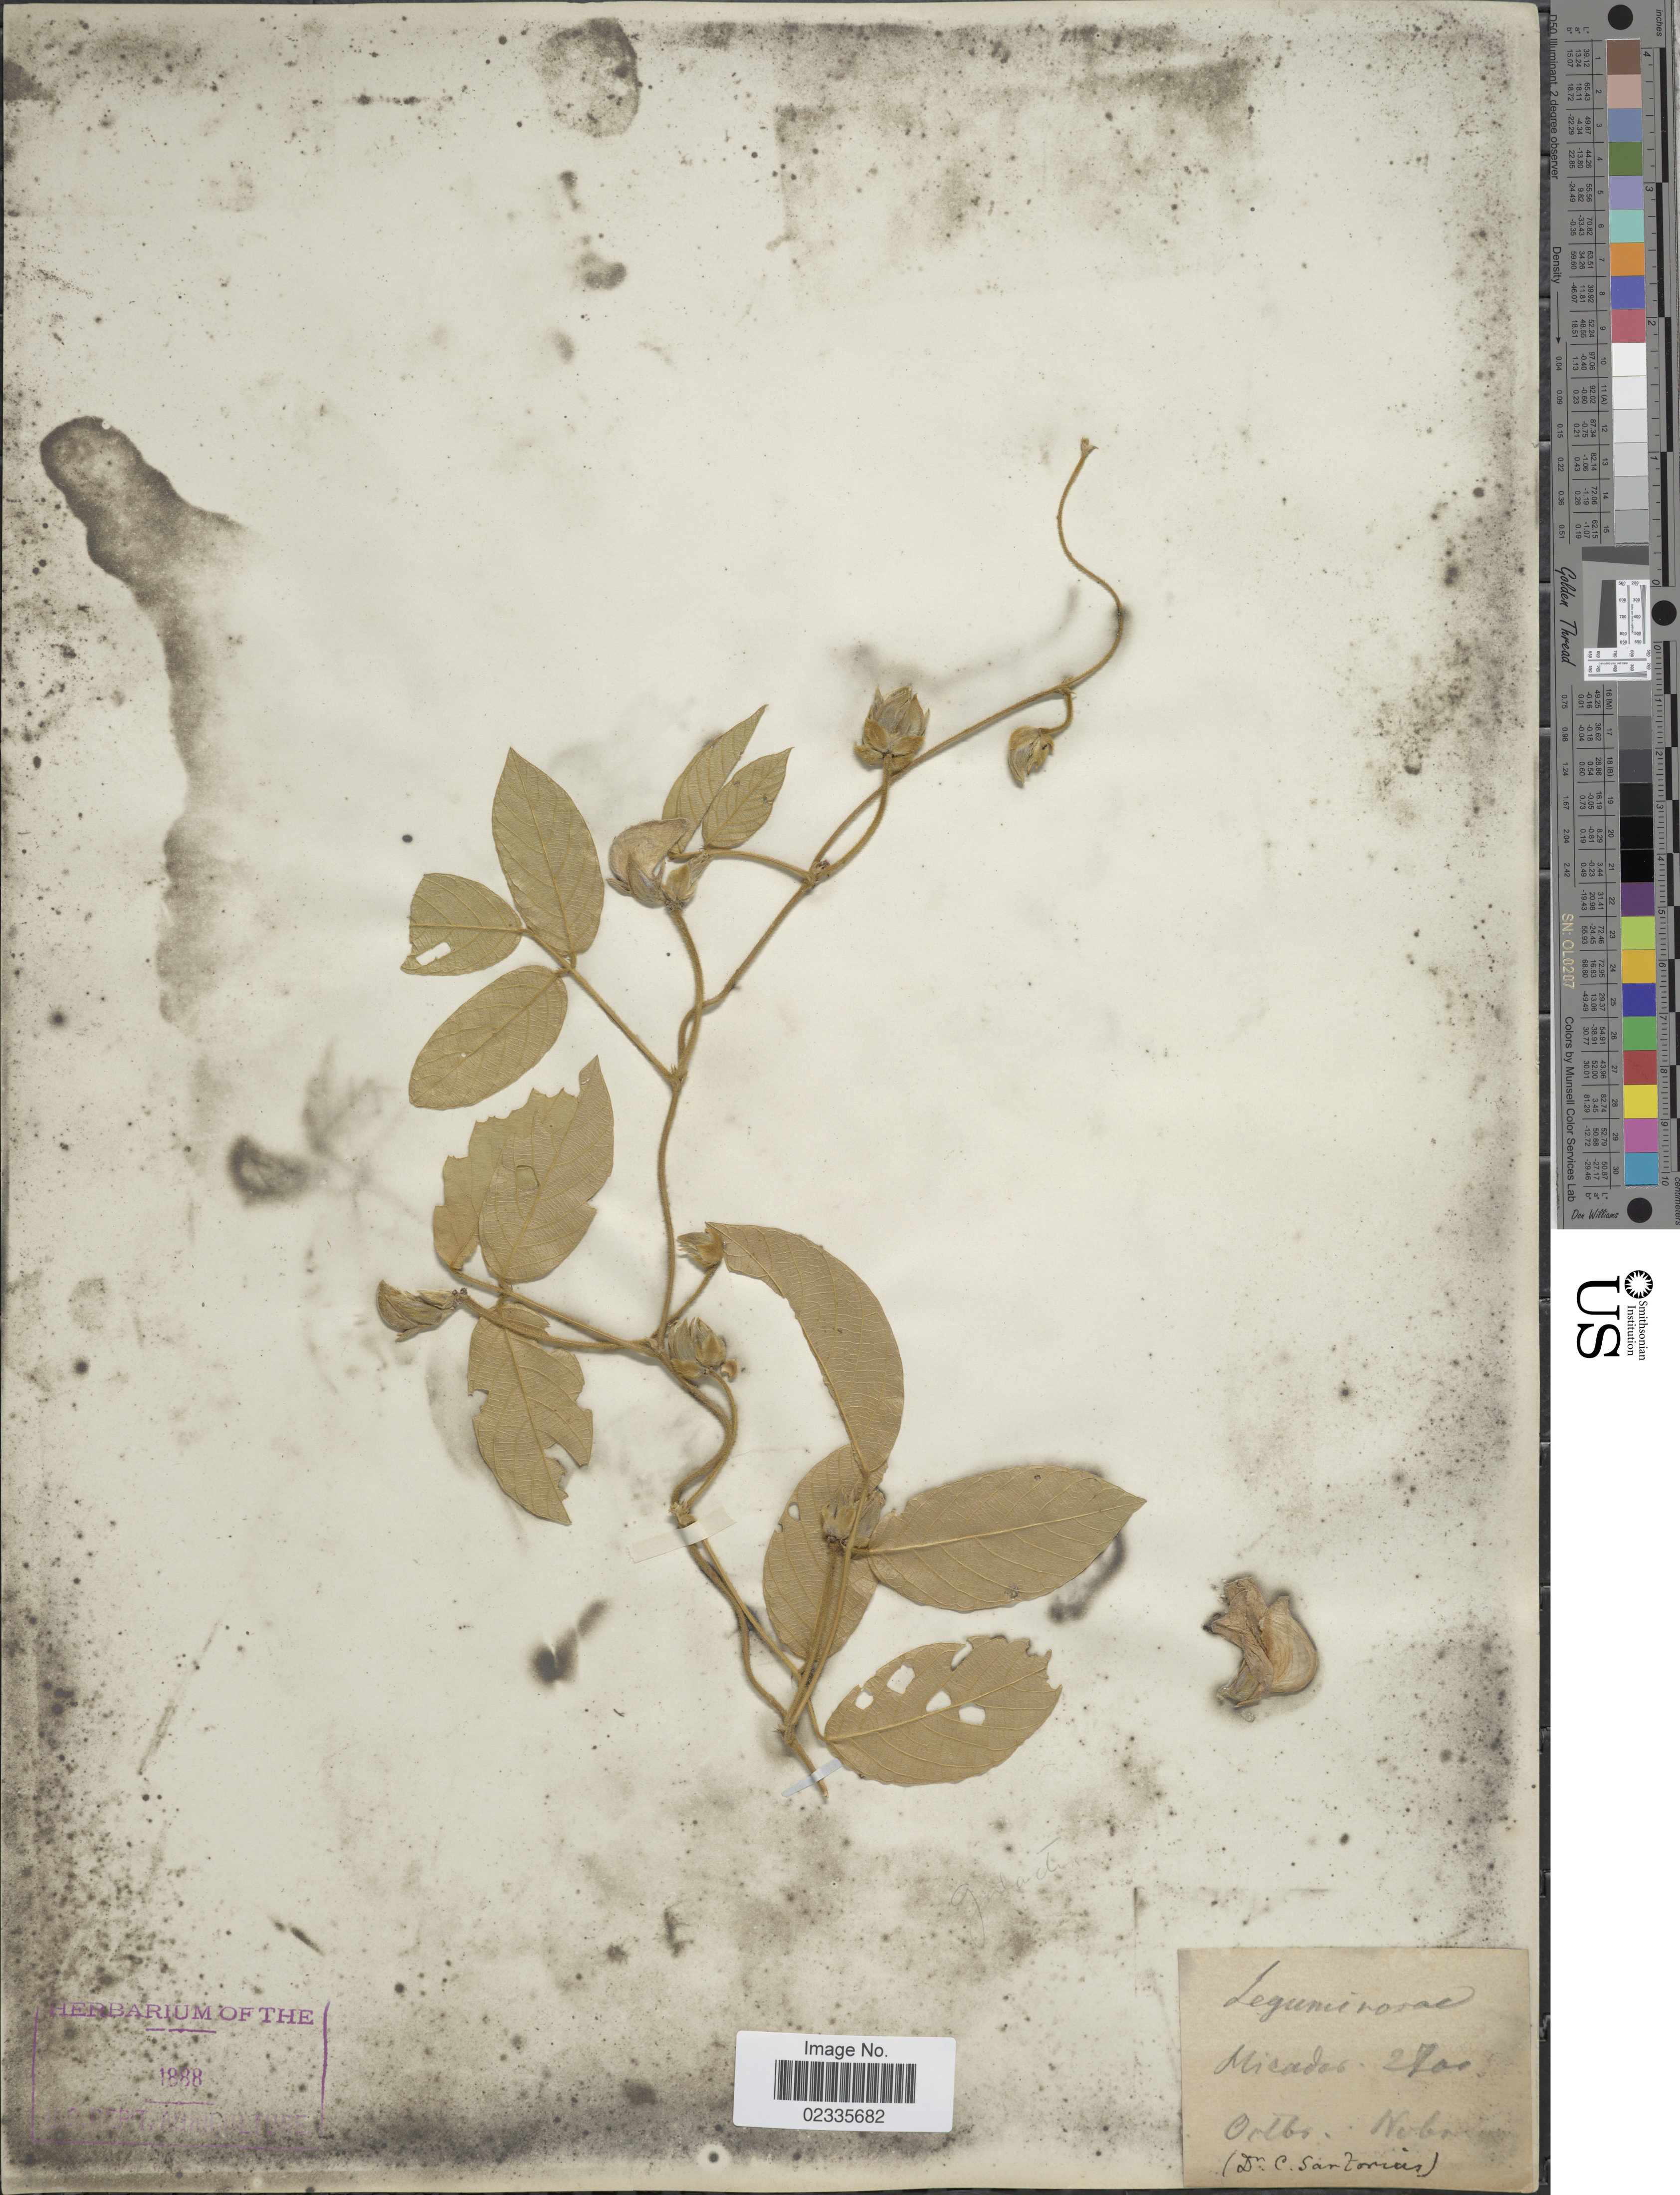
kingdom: Plantae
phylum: Tracheophyta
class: Magnoliopsida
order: Fabales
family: Fabaceae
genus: Centrosema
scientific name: Centrosema sp.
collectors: C. Sartorius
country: Mexico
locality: Mirador